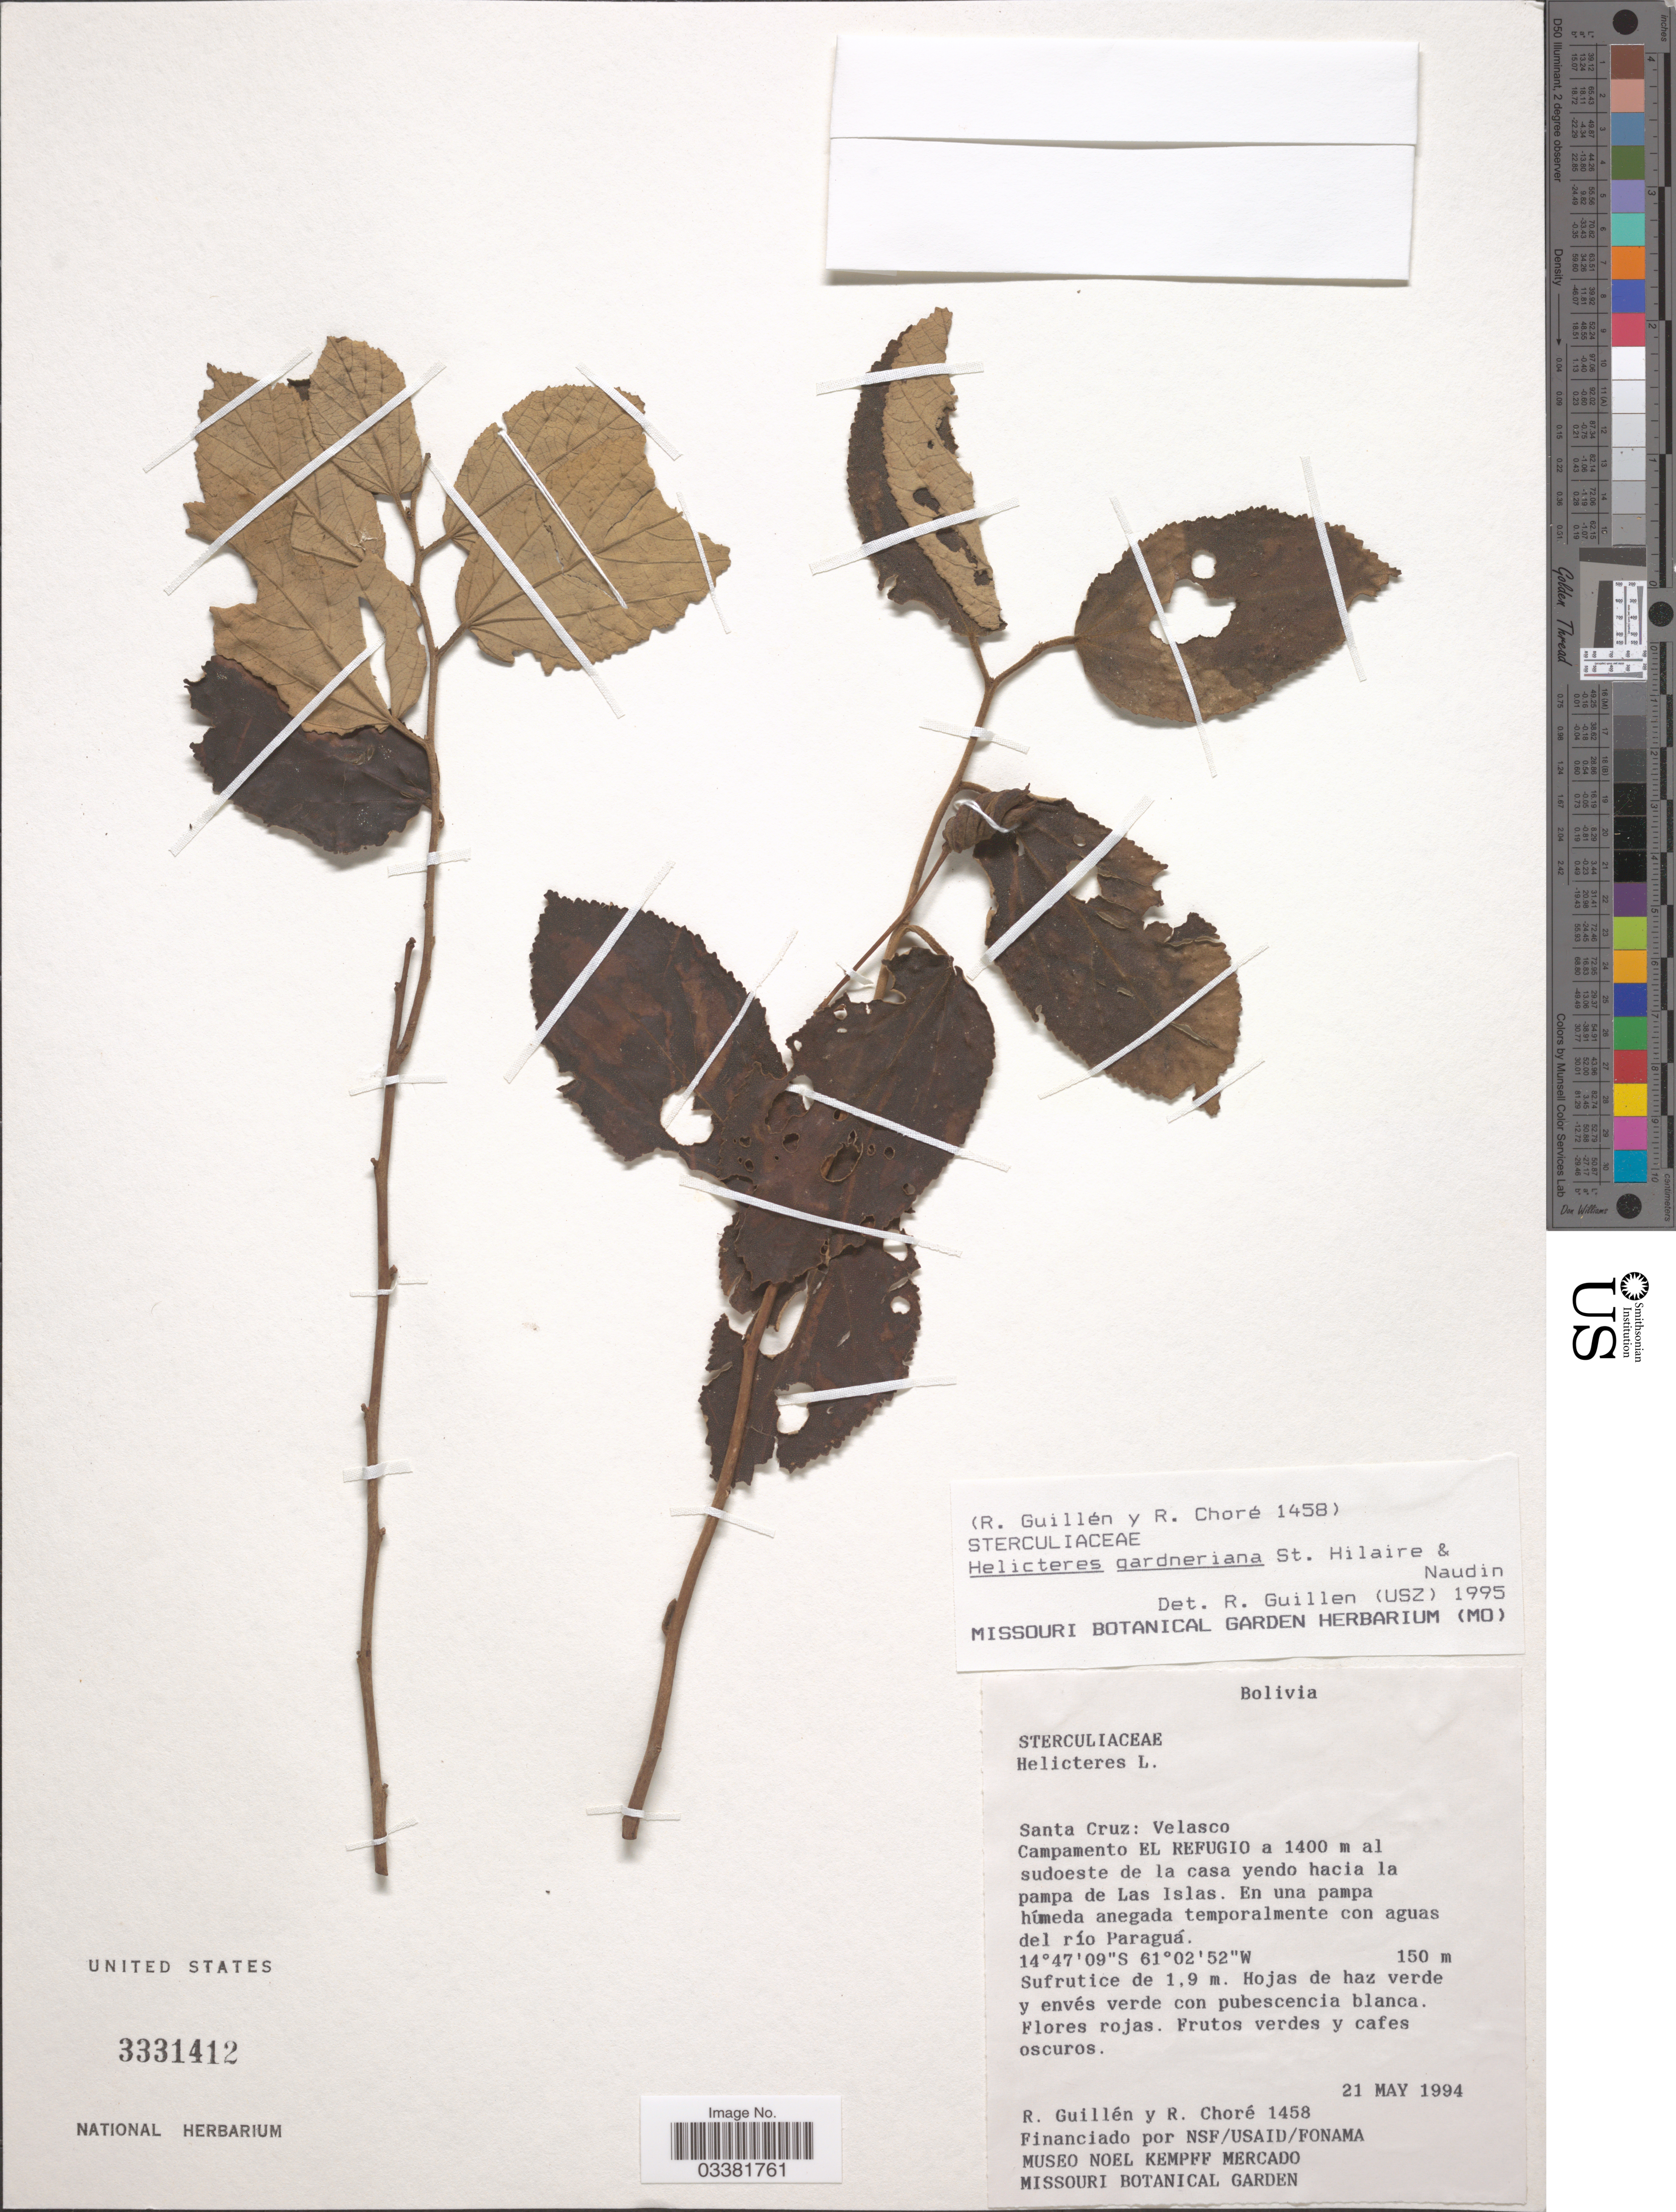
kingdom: Plantae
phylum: Tracheophyta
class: Magnoliopsida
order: Malvales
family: Malvaceae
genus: Helicteres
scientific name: Helicteres gardneriana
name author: A. St.-Hil. & Naudin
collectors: R. Guillen & R. Choré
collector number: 1458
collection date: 1994-05-21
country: Bolivia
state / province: Santa Cruz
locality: Velasco. Campamento El Refugio a 1400 m al sudoeste de la casa yendo hacia la pampa de Las Islas. En una pampa húmeda anegada temporalmente con aguas del río Paraguá.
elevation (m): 150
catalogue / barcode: US 3331412